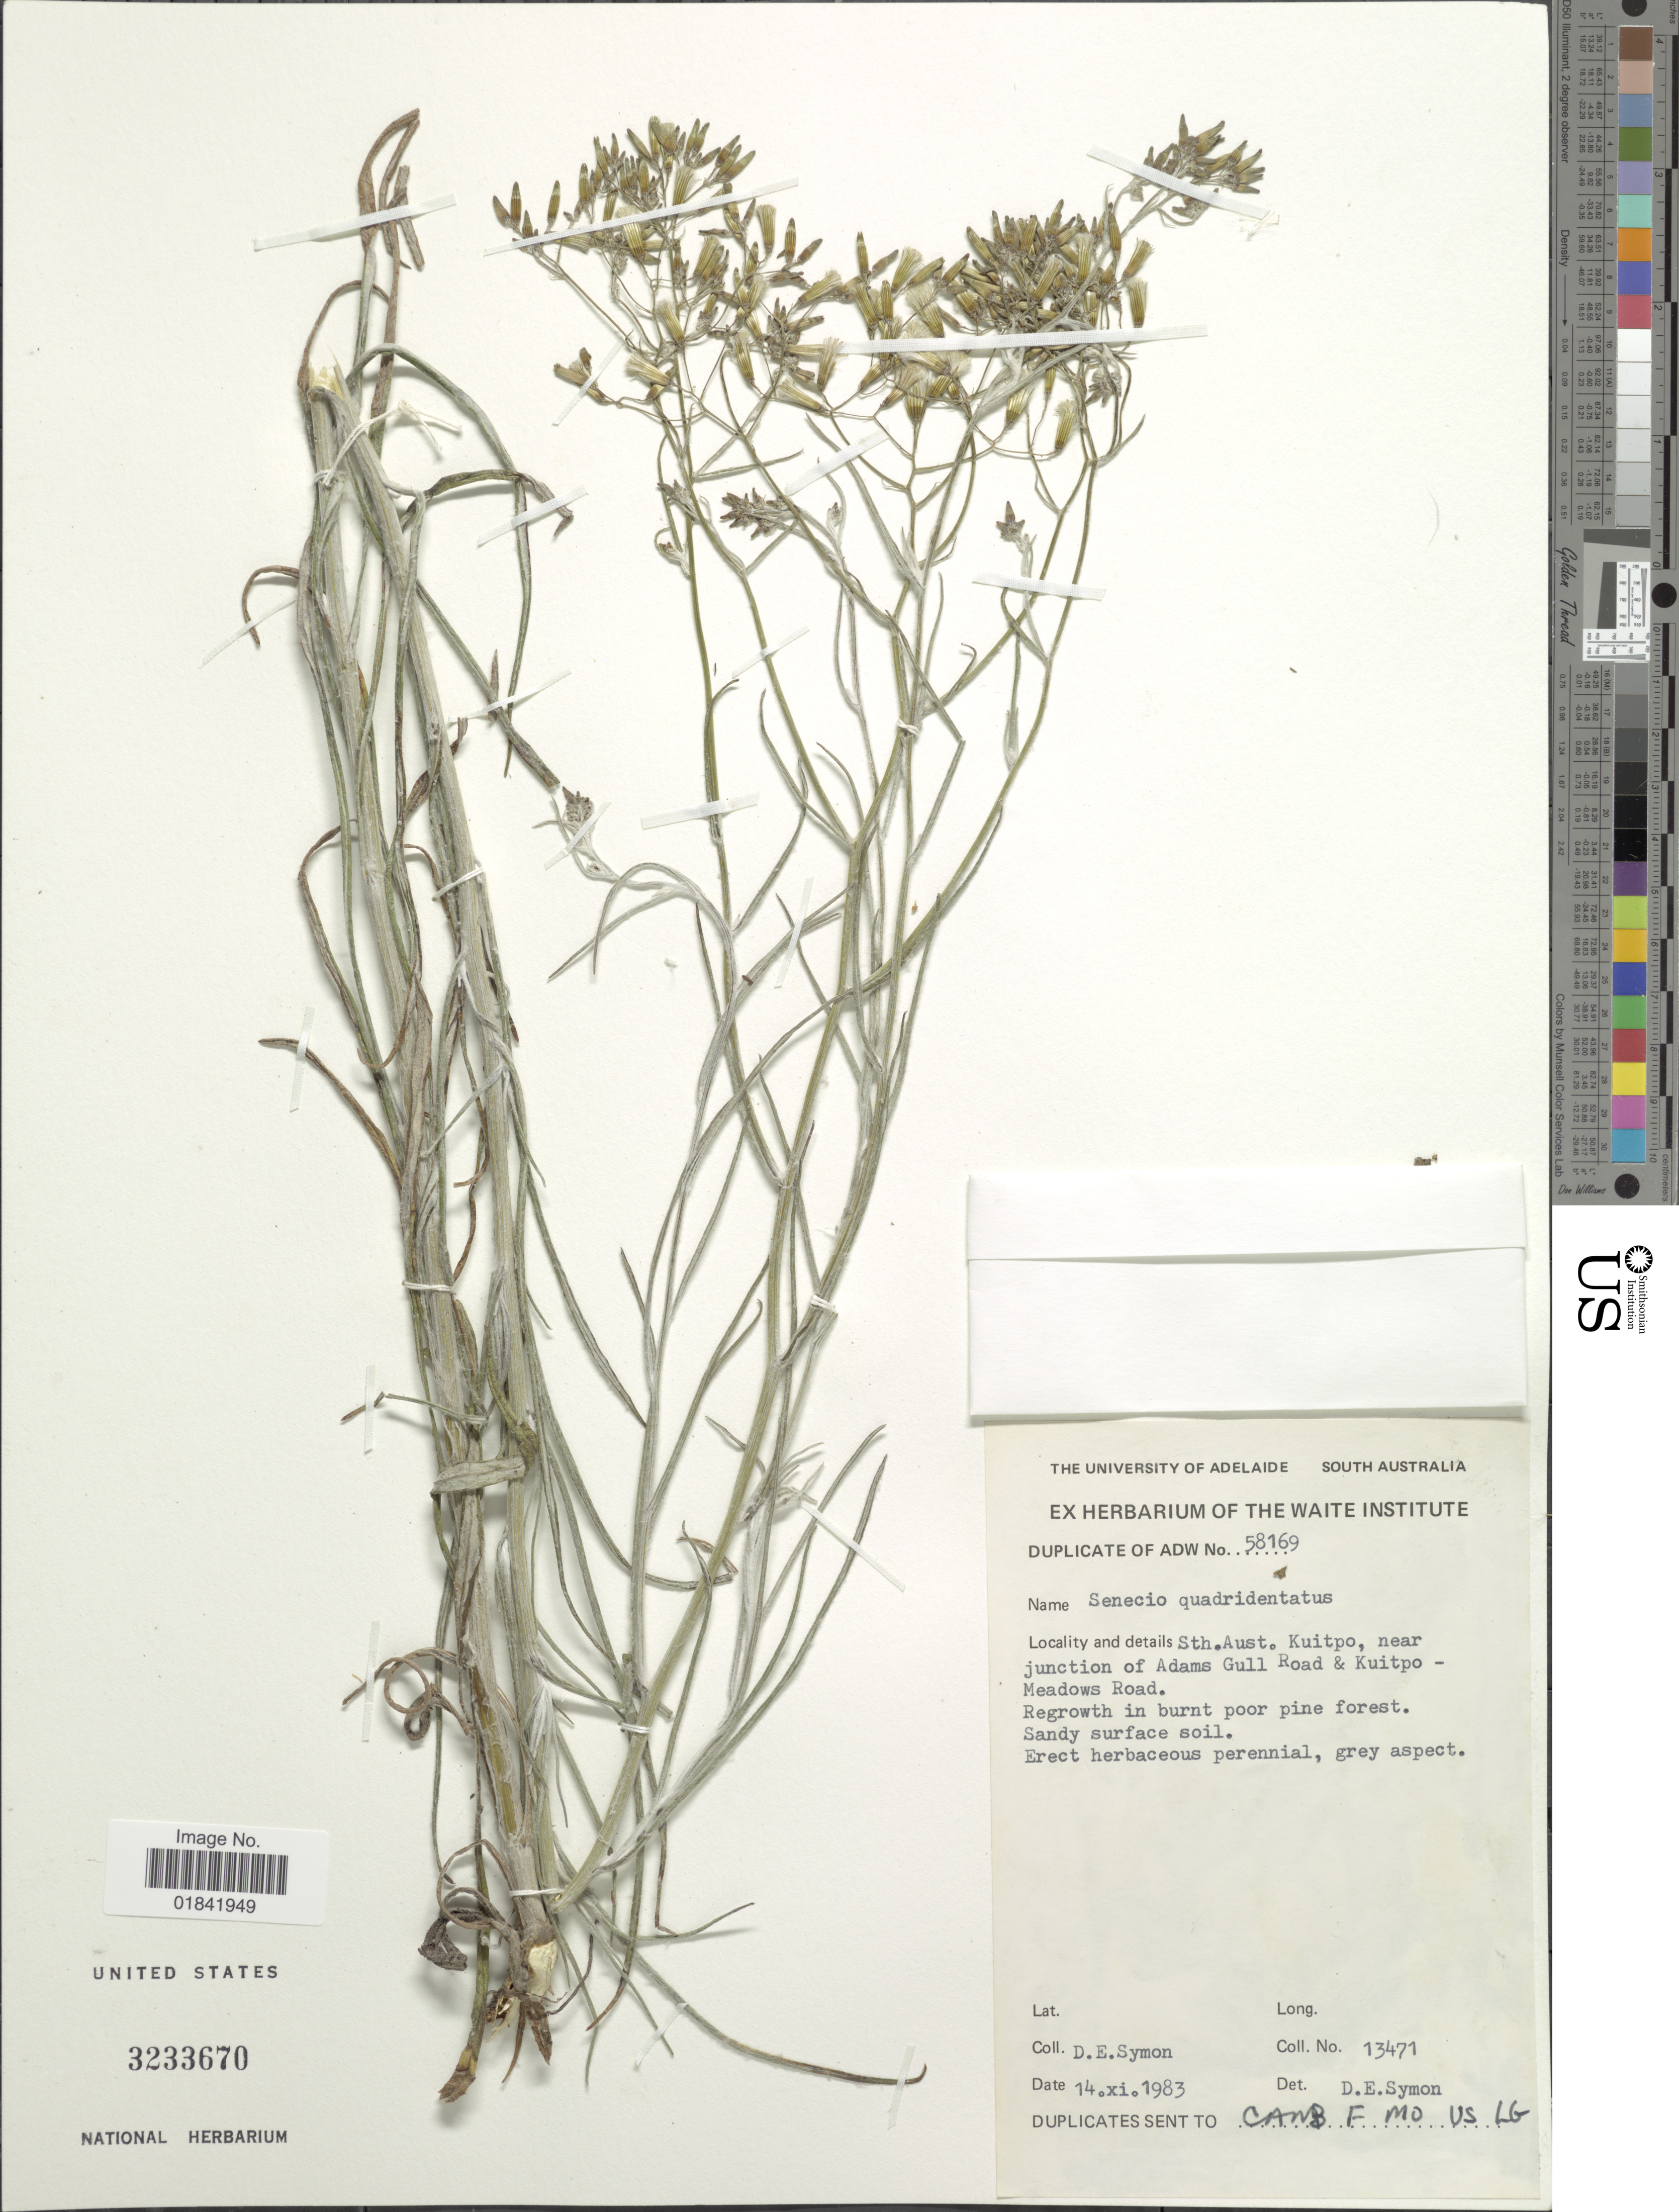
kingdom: Plantae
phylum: Tracheophyta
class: Magnoliopsida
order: Asterales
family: Asteraceae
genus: Senecio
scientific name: Senecio quadridentatus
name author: Labill.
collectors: D. Symon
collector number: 13471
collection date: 1983-11-14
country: Australia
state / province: South Australia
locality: Kuitpo, near junction of Adams Gull Road & Kuitpo, Meadows Road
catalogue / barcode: US 3233670